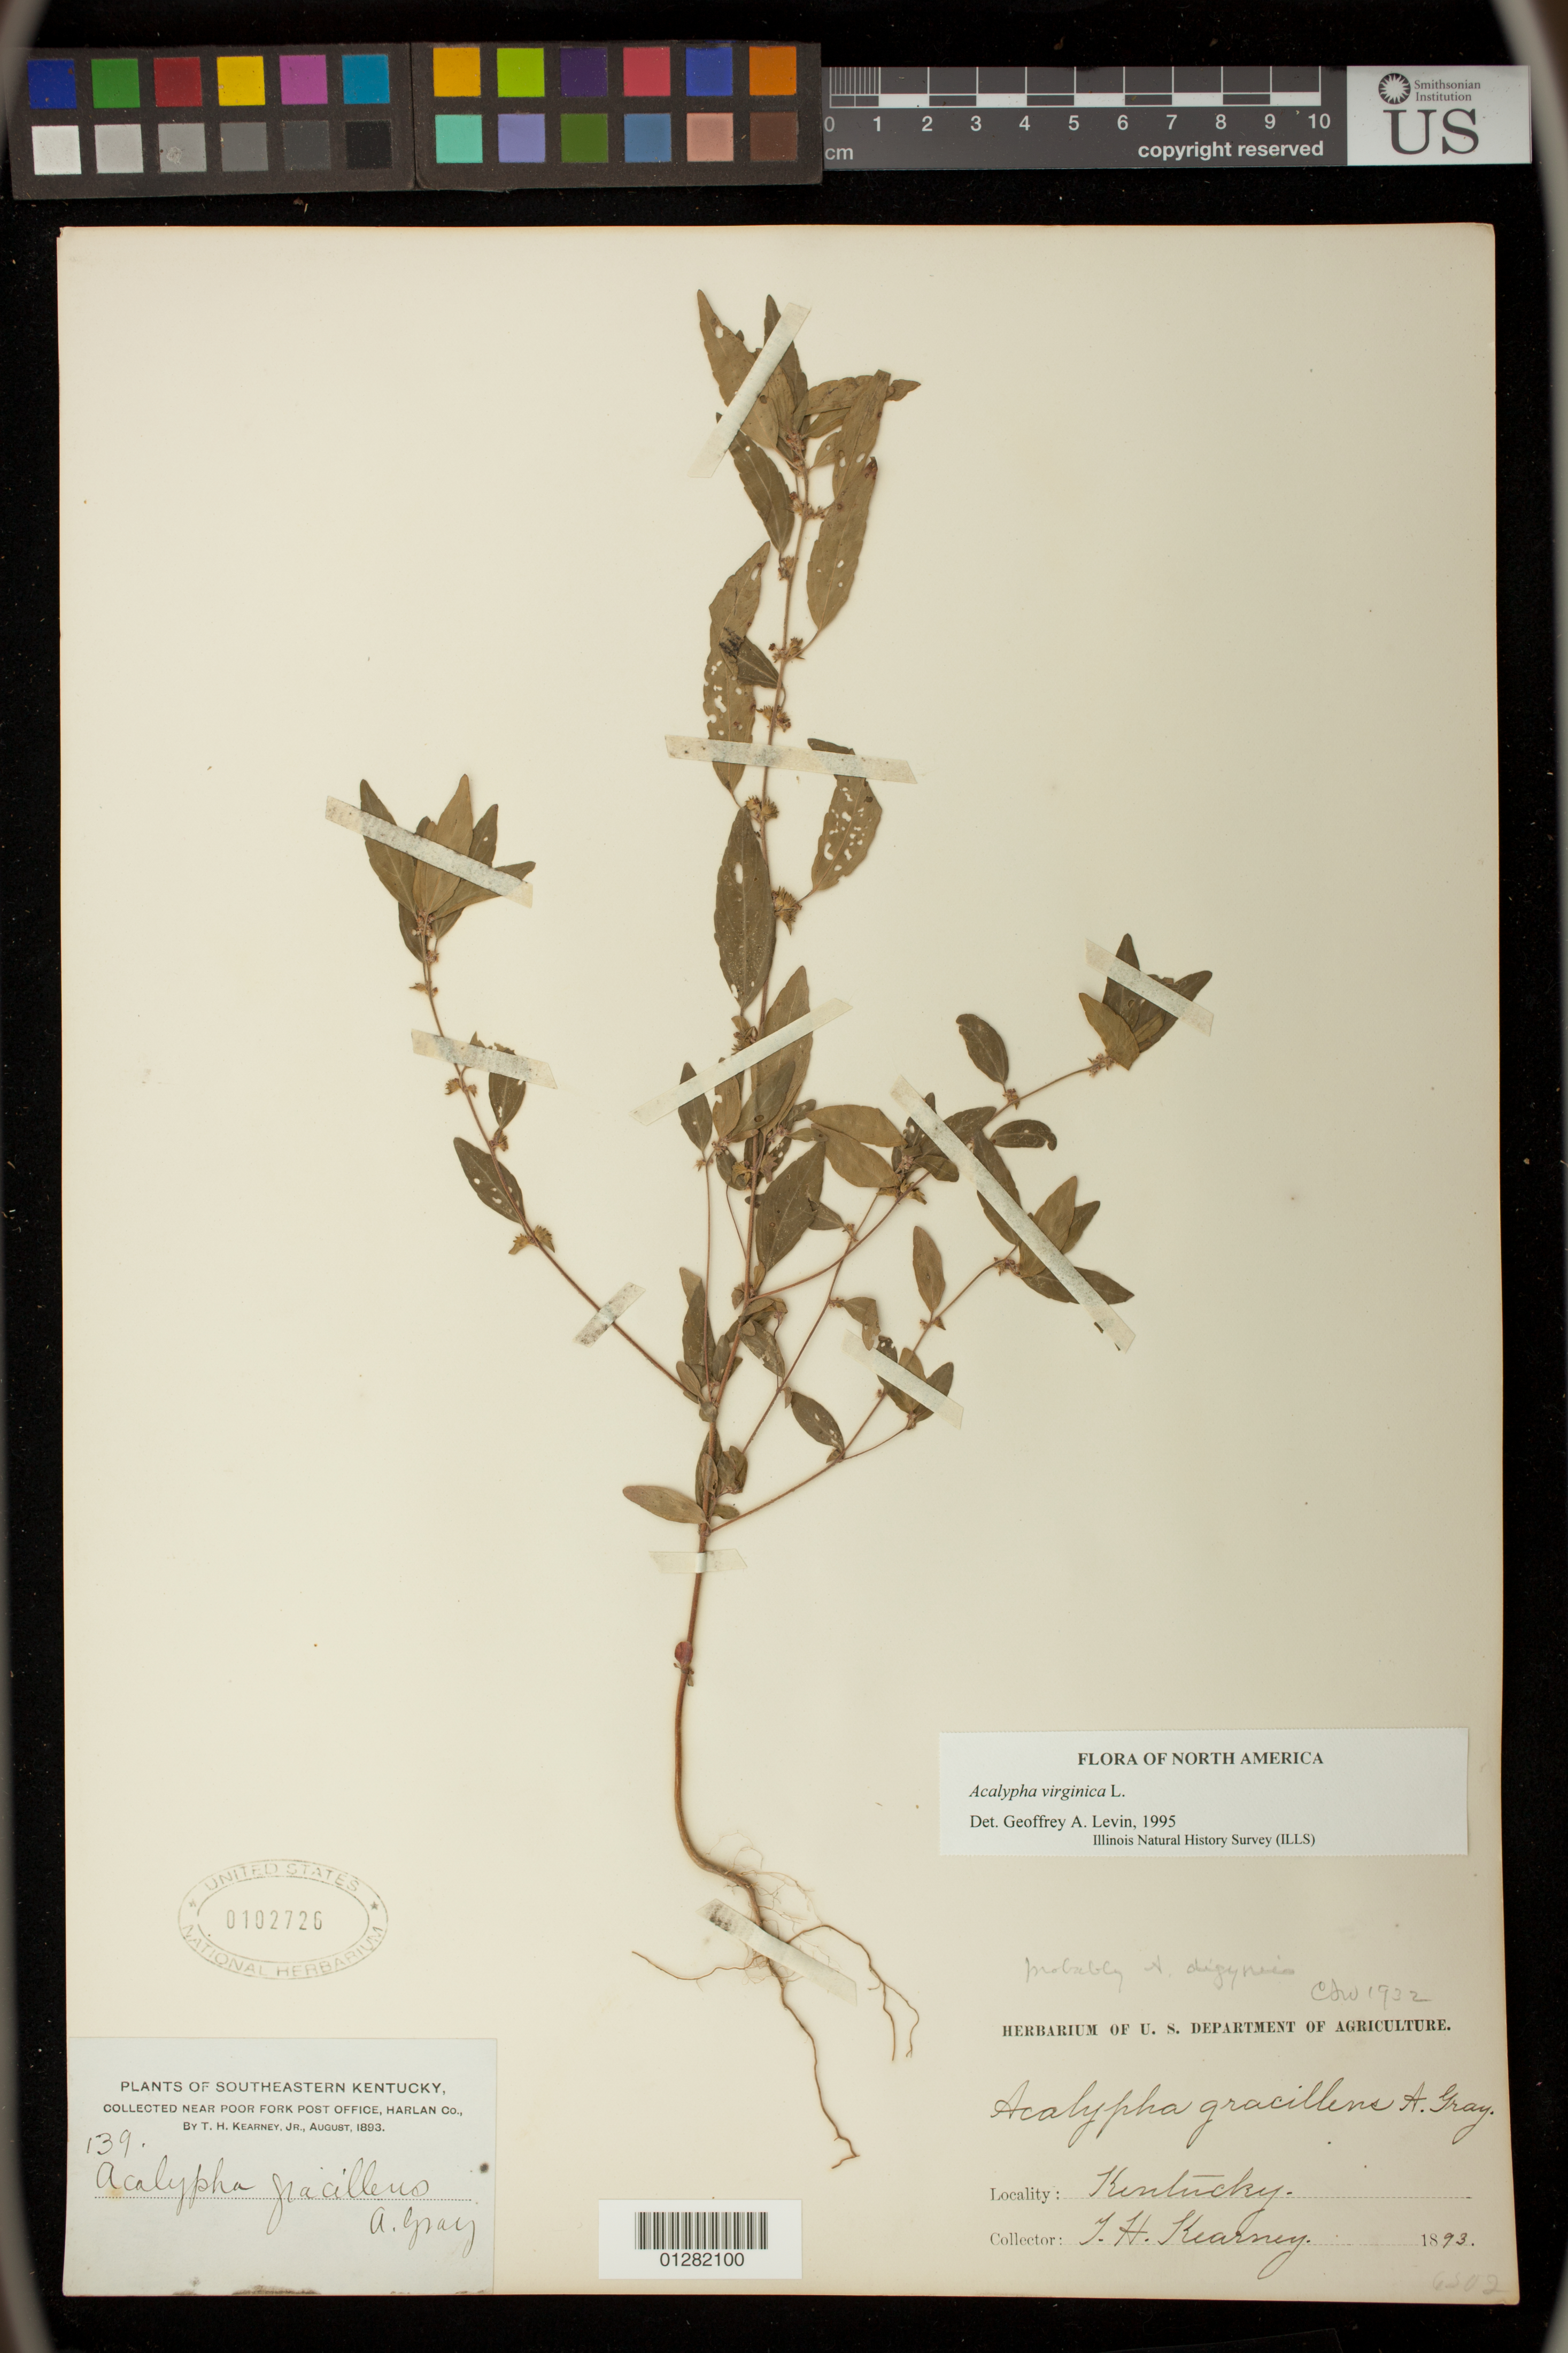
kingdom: Plantae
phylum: Tracheophyta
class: Magnoliopsida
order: Malpighiales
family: Euphorbiaceae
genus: Acalypha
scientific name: Acalypha virginica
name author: L.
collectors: T. H. Kearney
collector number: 139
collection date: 1893-08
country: United States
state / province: Kentucky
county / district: Harlan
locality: Collected near Poor Fork Post Office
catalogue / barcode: US 102726